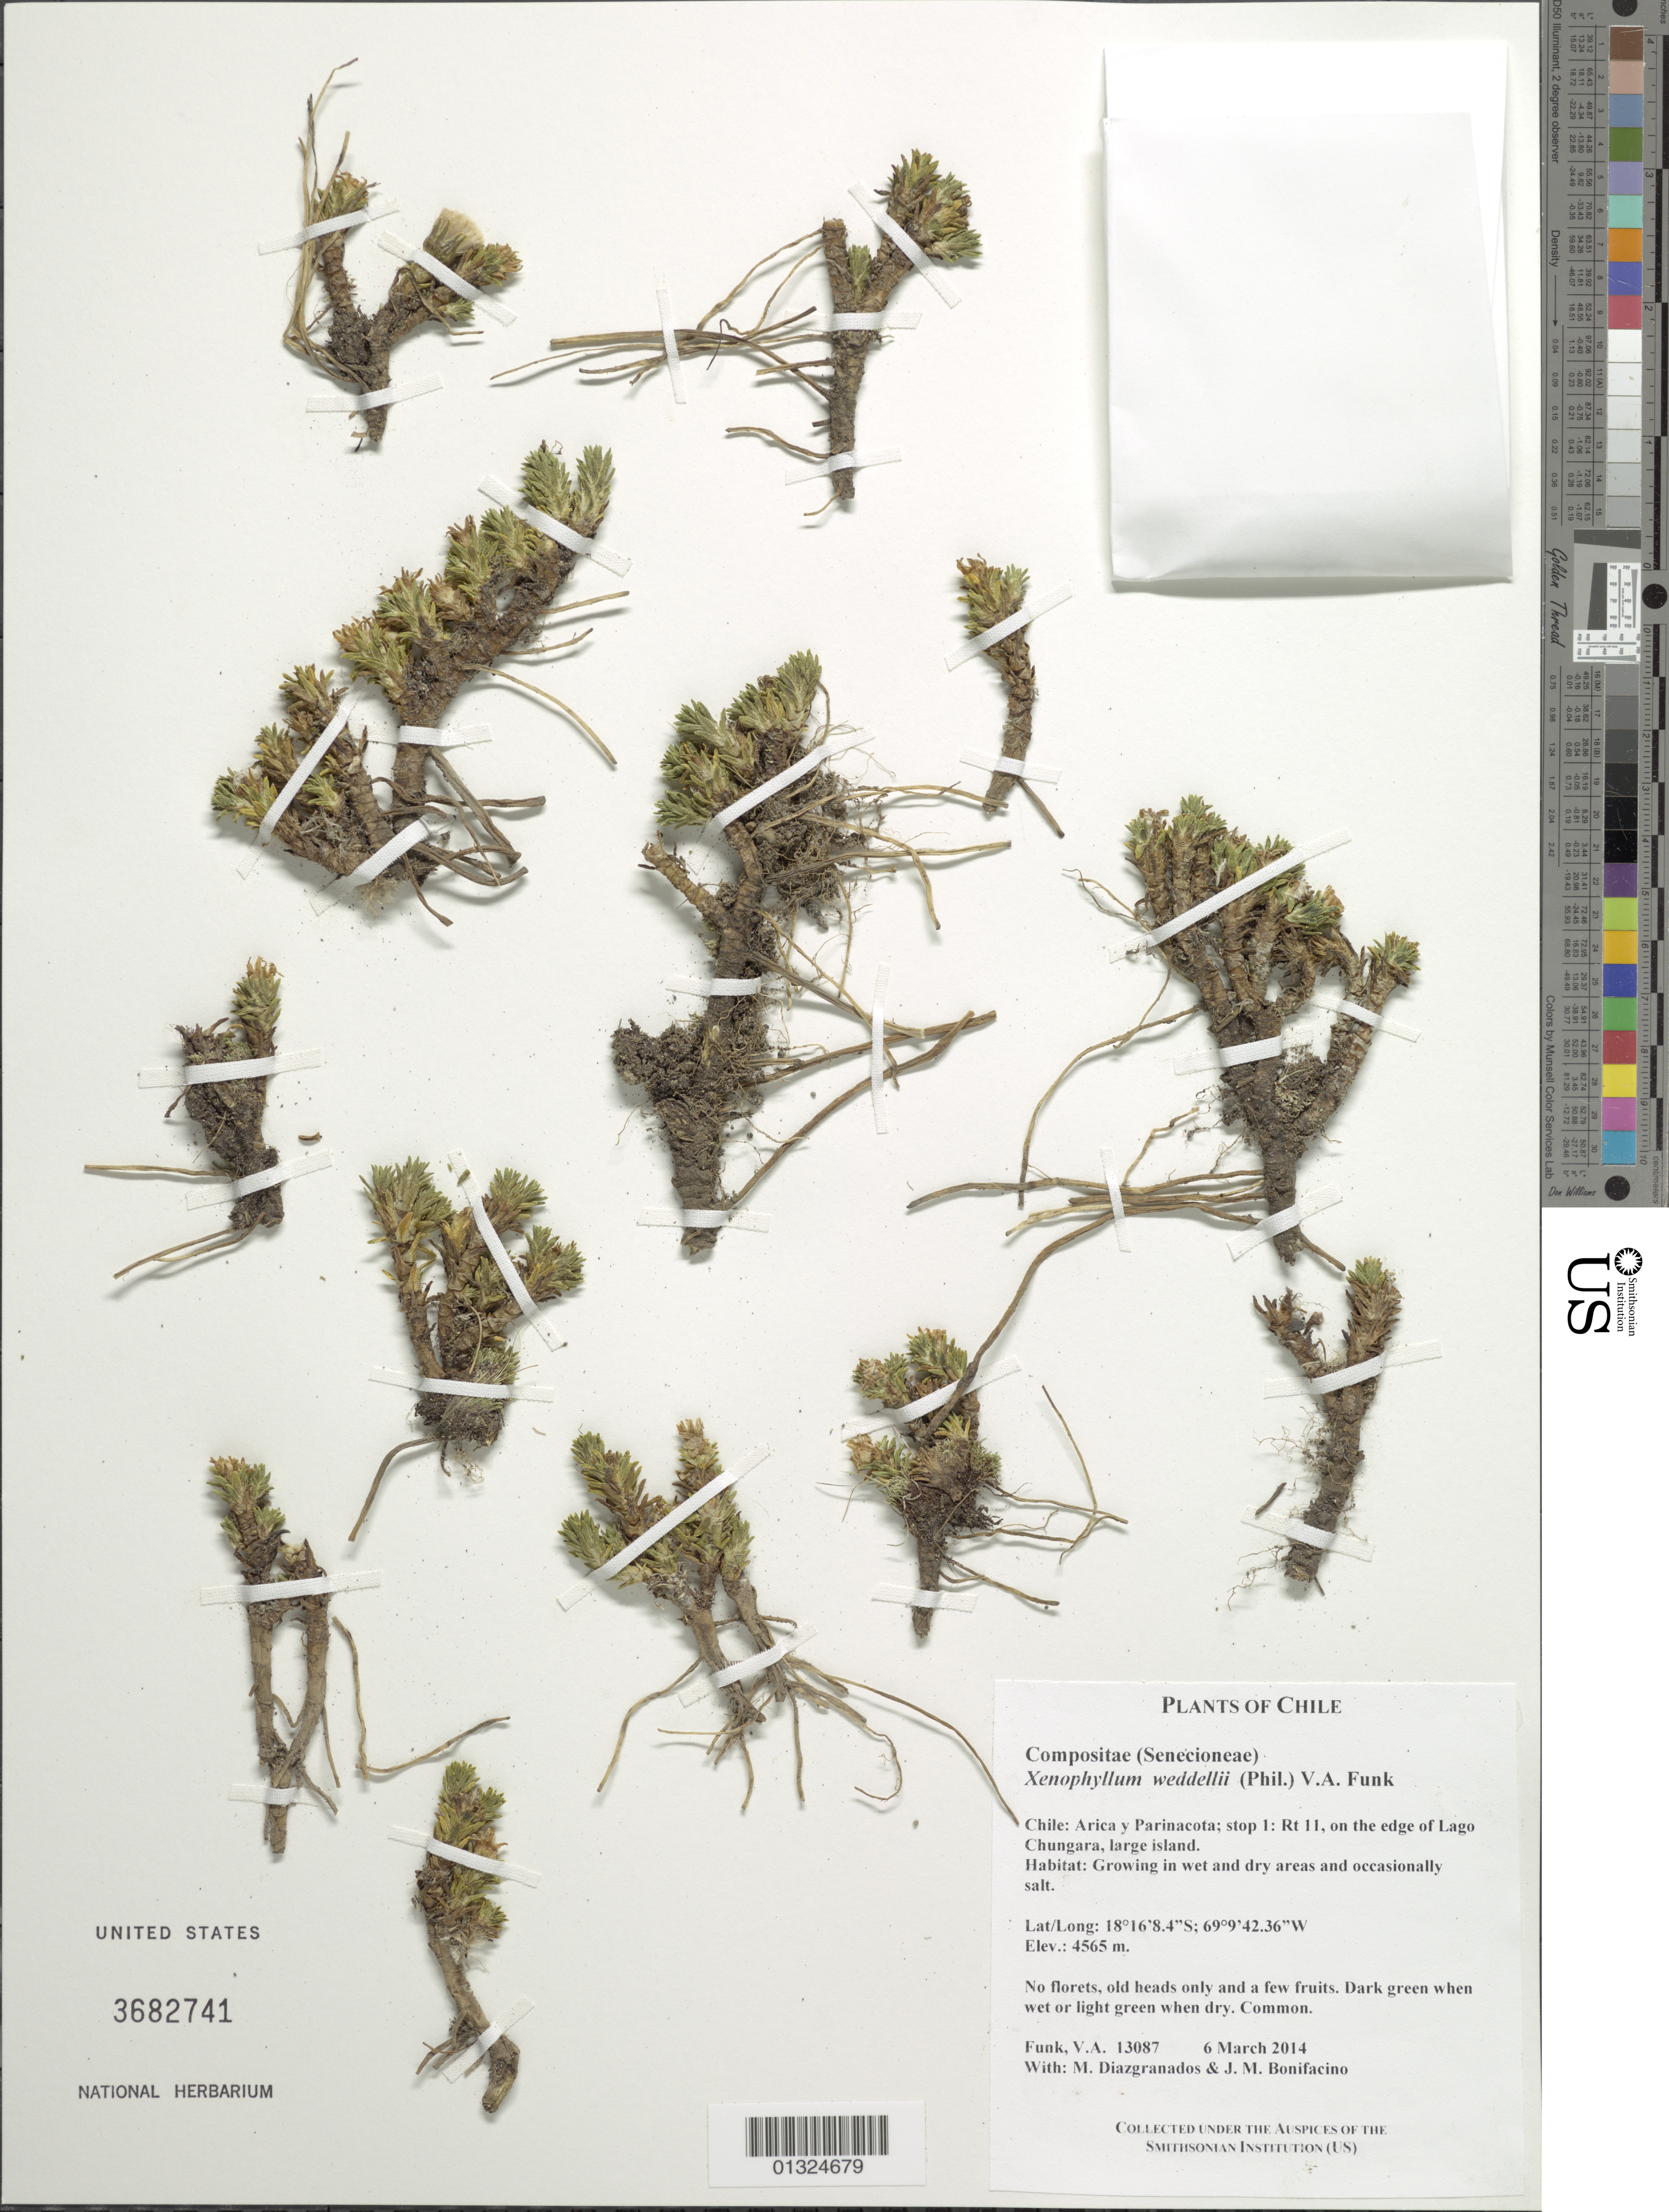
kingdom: Plantae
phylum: Tracheophyta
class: Magnoliopsida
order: Asterales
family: Asteraceae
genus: Xenophyllum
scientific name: Xenophyllum weddellii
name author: (Phil.) V.A. Funk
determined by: Funk, Vicki A., (BOT), Smithsonian Institution - National Museum of Natural History (UNITED STATES)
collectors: V. Funk, M. Diazgranados C. & M. Bonifacino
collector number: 13087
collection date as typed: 6 March 2014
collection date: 2014-03-06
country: Chile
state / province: Arica y Parinacota (XV)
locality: Rt 11, on the edge of Lago Chungara, large island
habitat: Growing in wet and dry areas and occasionally salt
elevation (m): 4565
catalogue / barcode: US 3682741